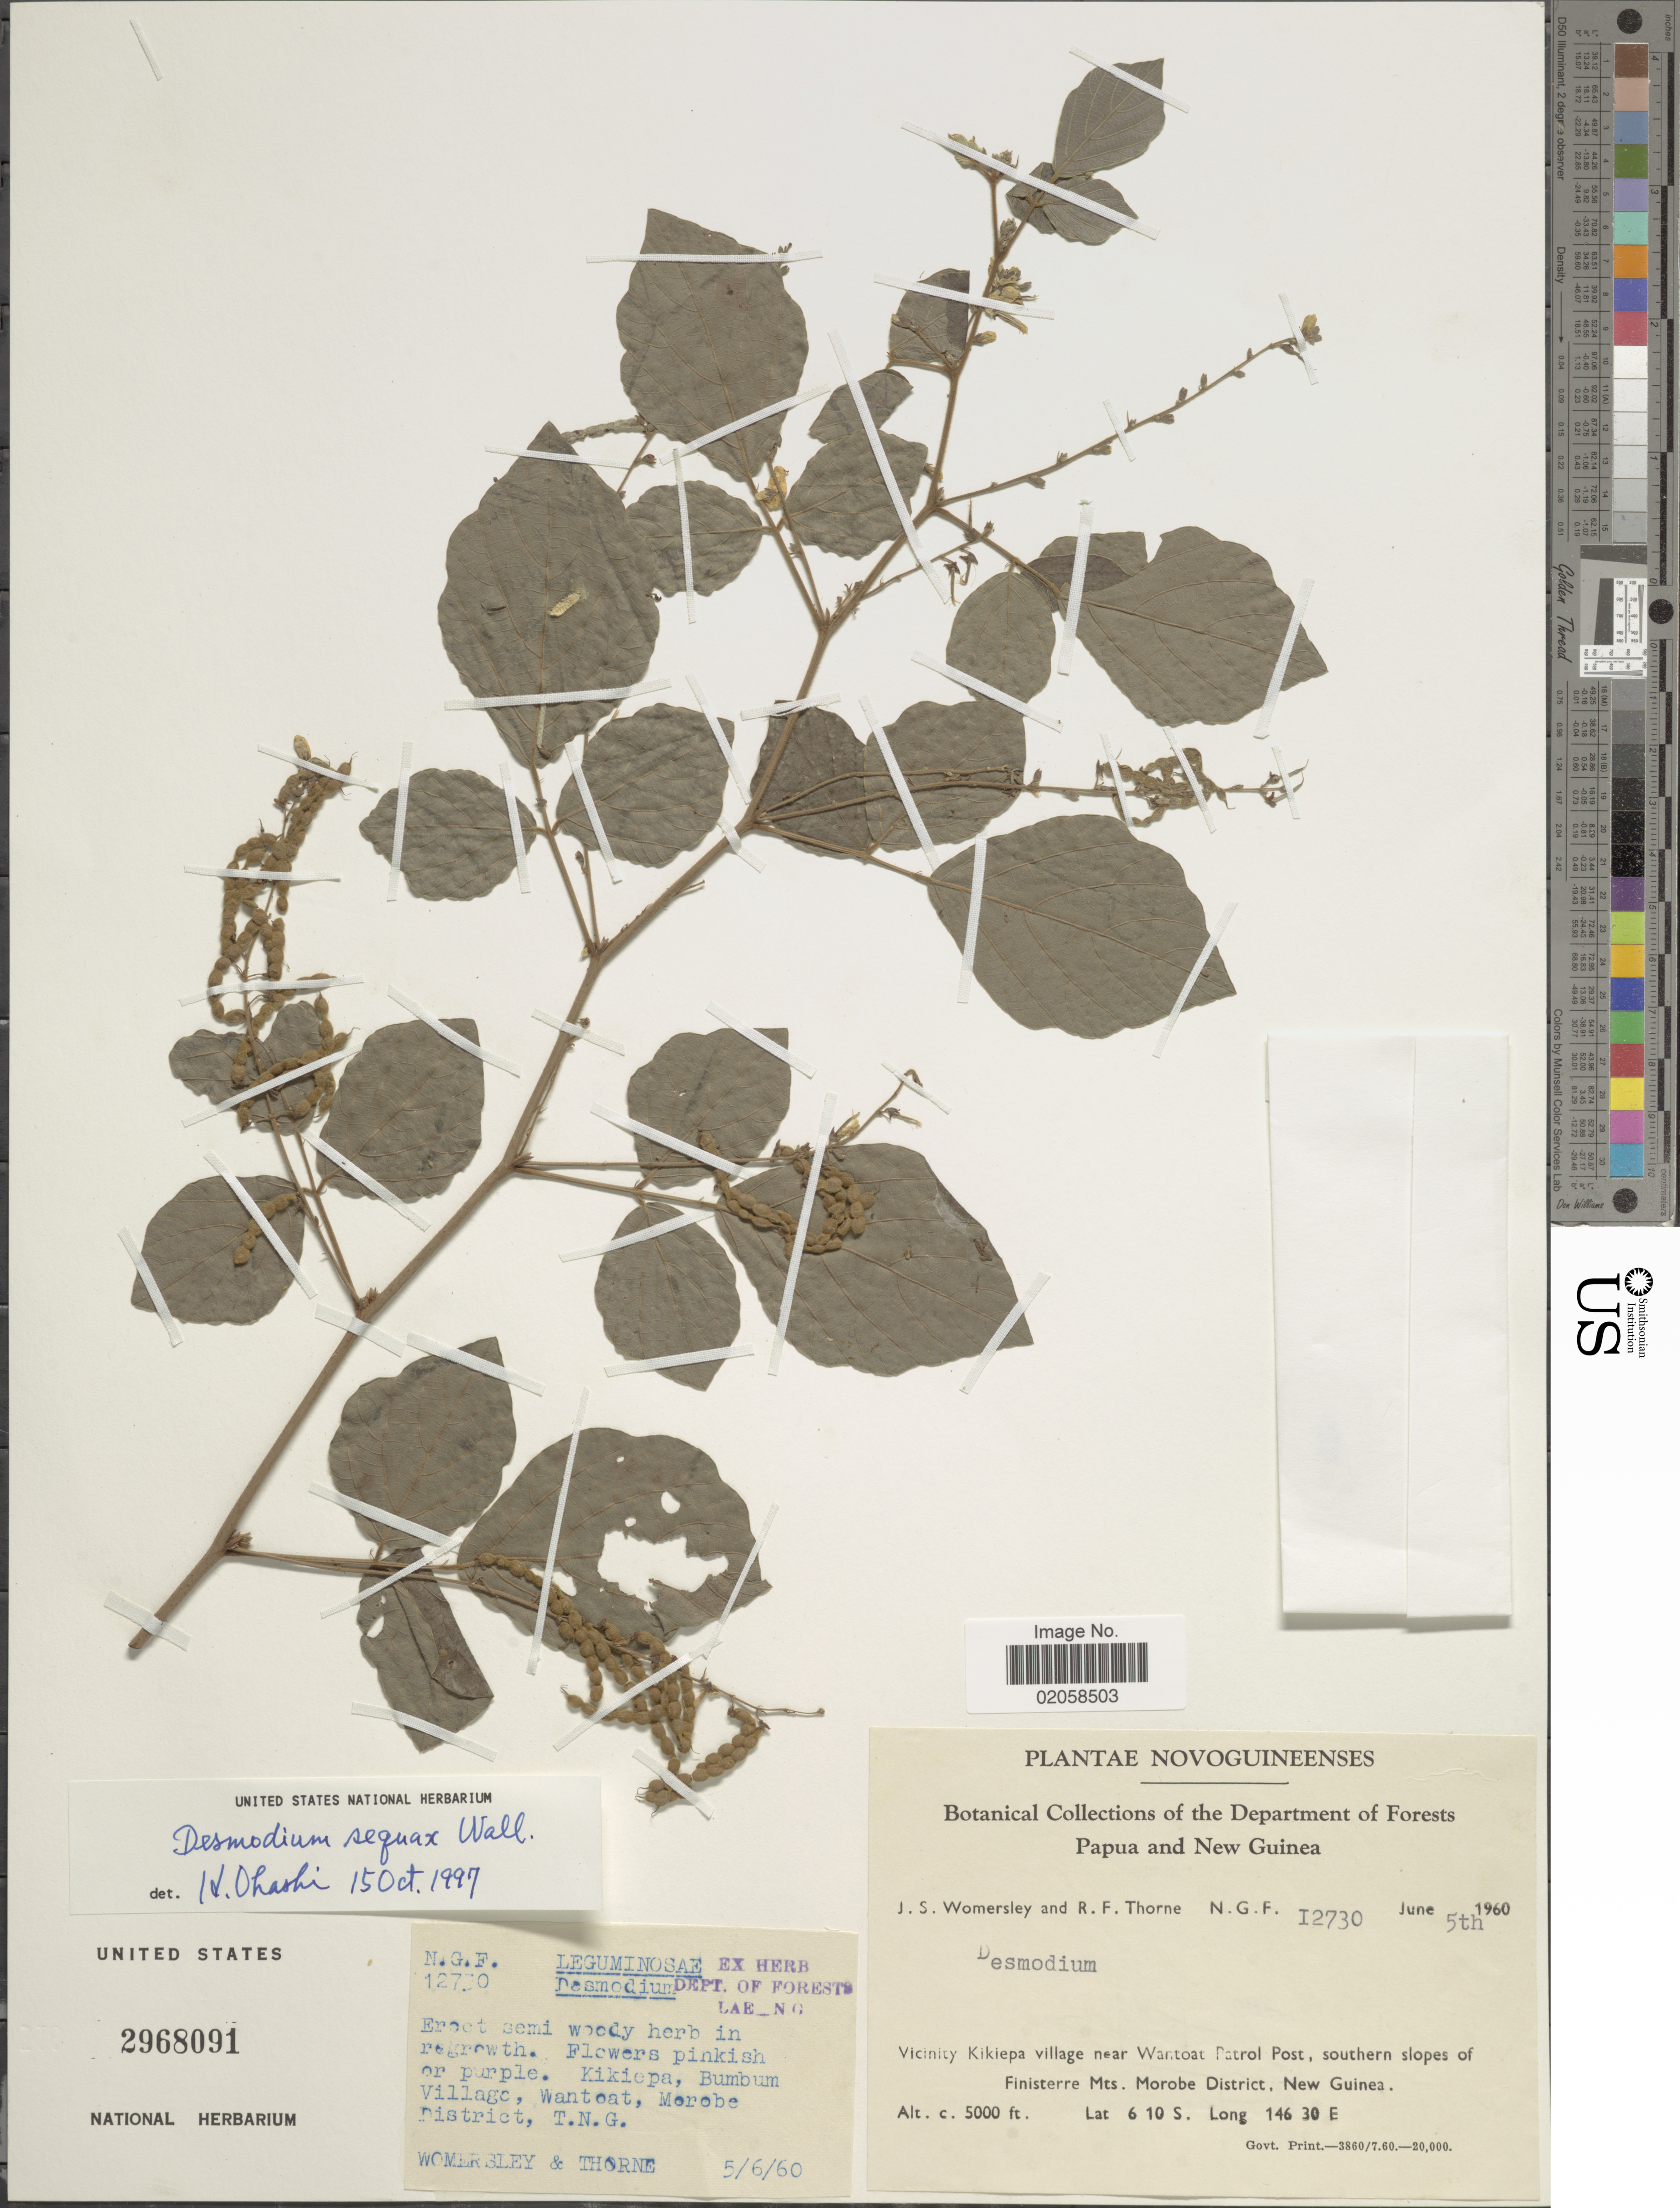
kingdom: Plantae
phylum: Tracheophyta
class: Magnoliopsida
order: Fabales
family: Fabaceae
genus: Puhuaea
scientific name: Puhuaea sequax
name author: (Wall.) H. Ohashi & K. Ohashi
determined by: Strong, Mark T., (BOT), Smithsonian Institution - National Museum of Natural History (UNITED STATES)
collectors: J. S. Womersley & R. F. Thorne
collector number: N.G.F. I2730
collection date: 1960-06-05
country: Papua New Guinea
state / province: Morobe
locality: Vicinity of Kikiepa village near Wantoat Patrol Post, southern slopes of Finisterre Mts.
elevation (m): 1524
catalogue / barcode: US 2968091